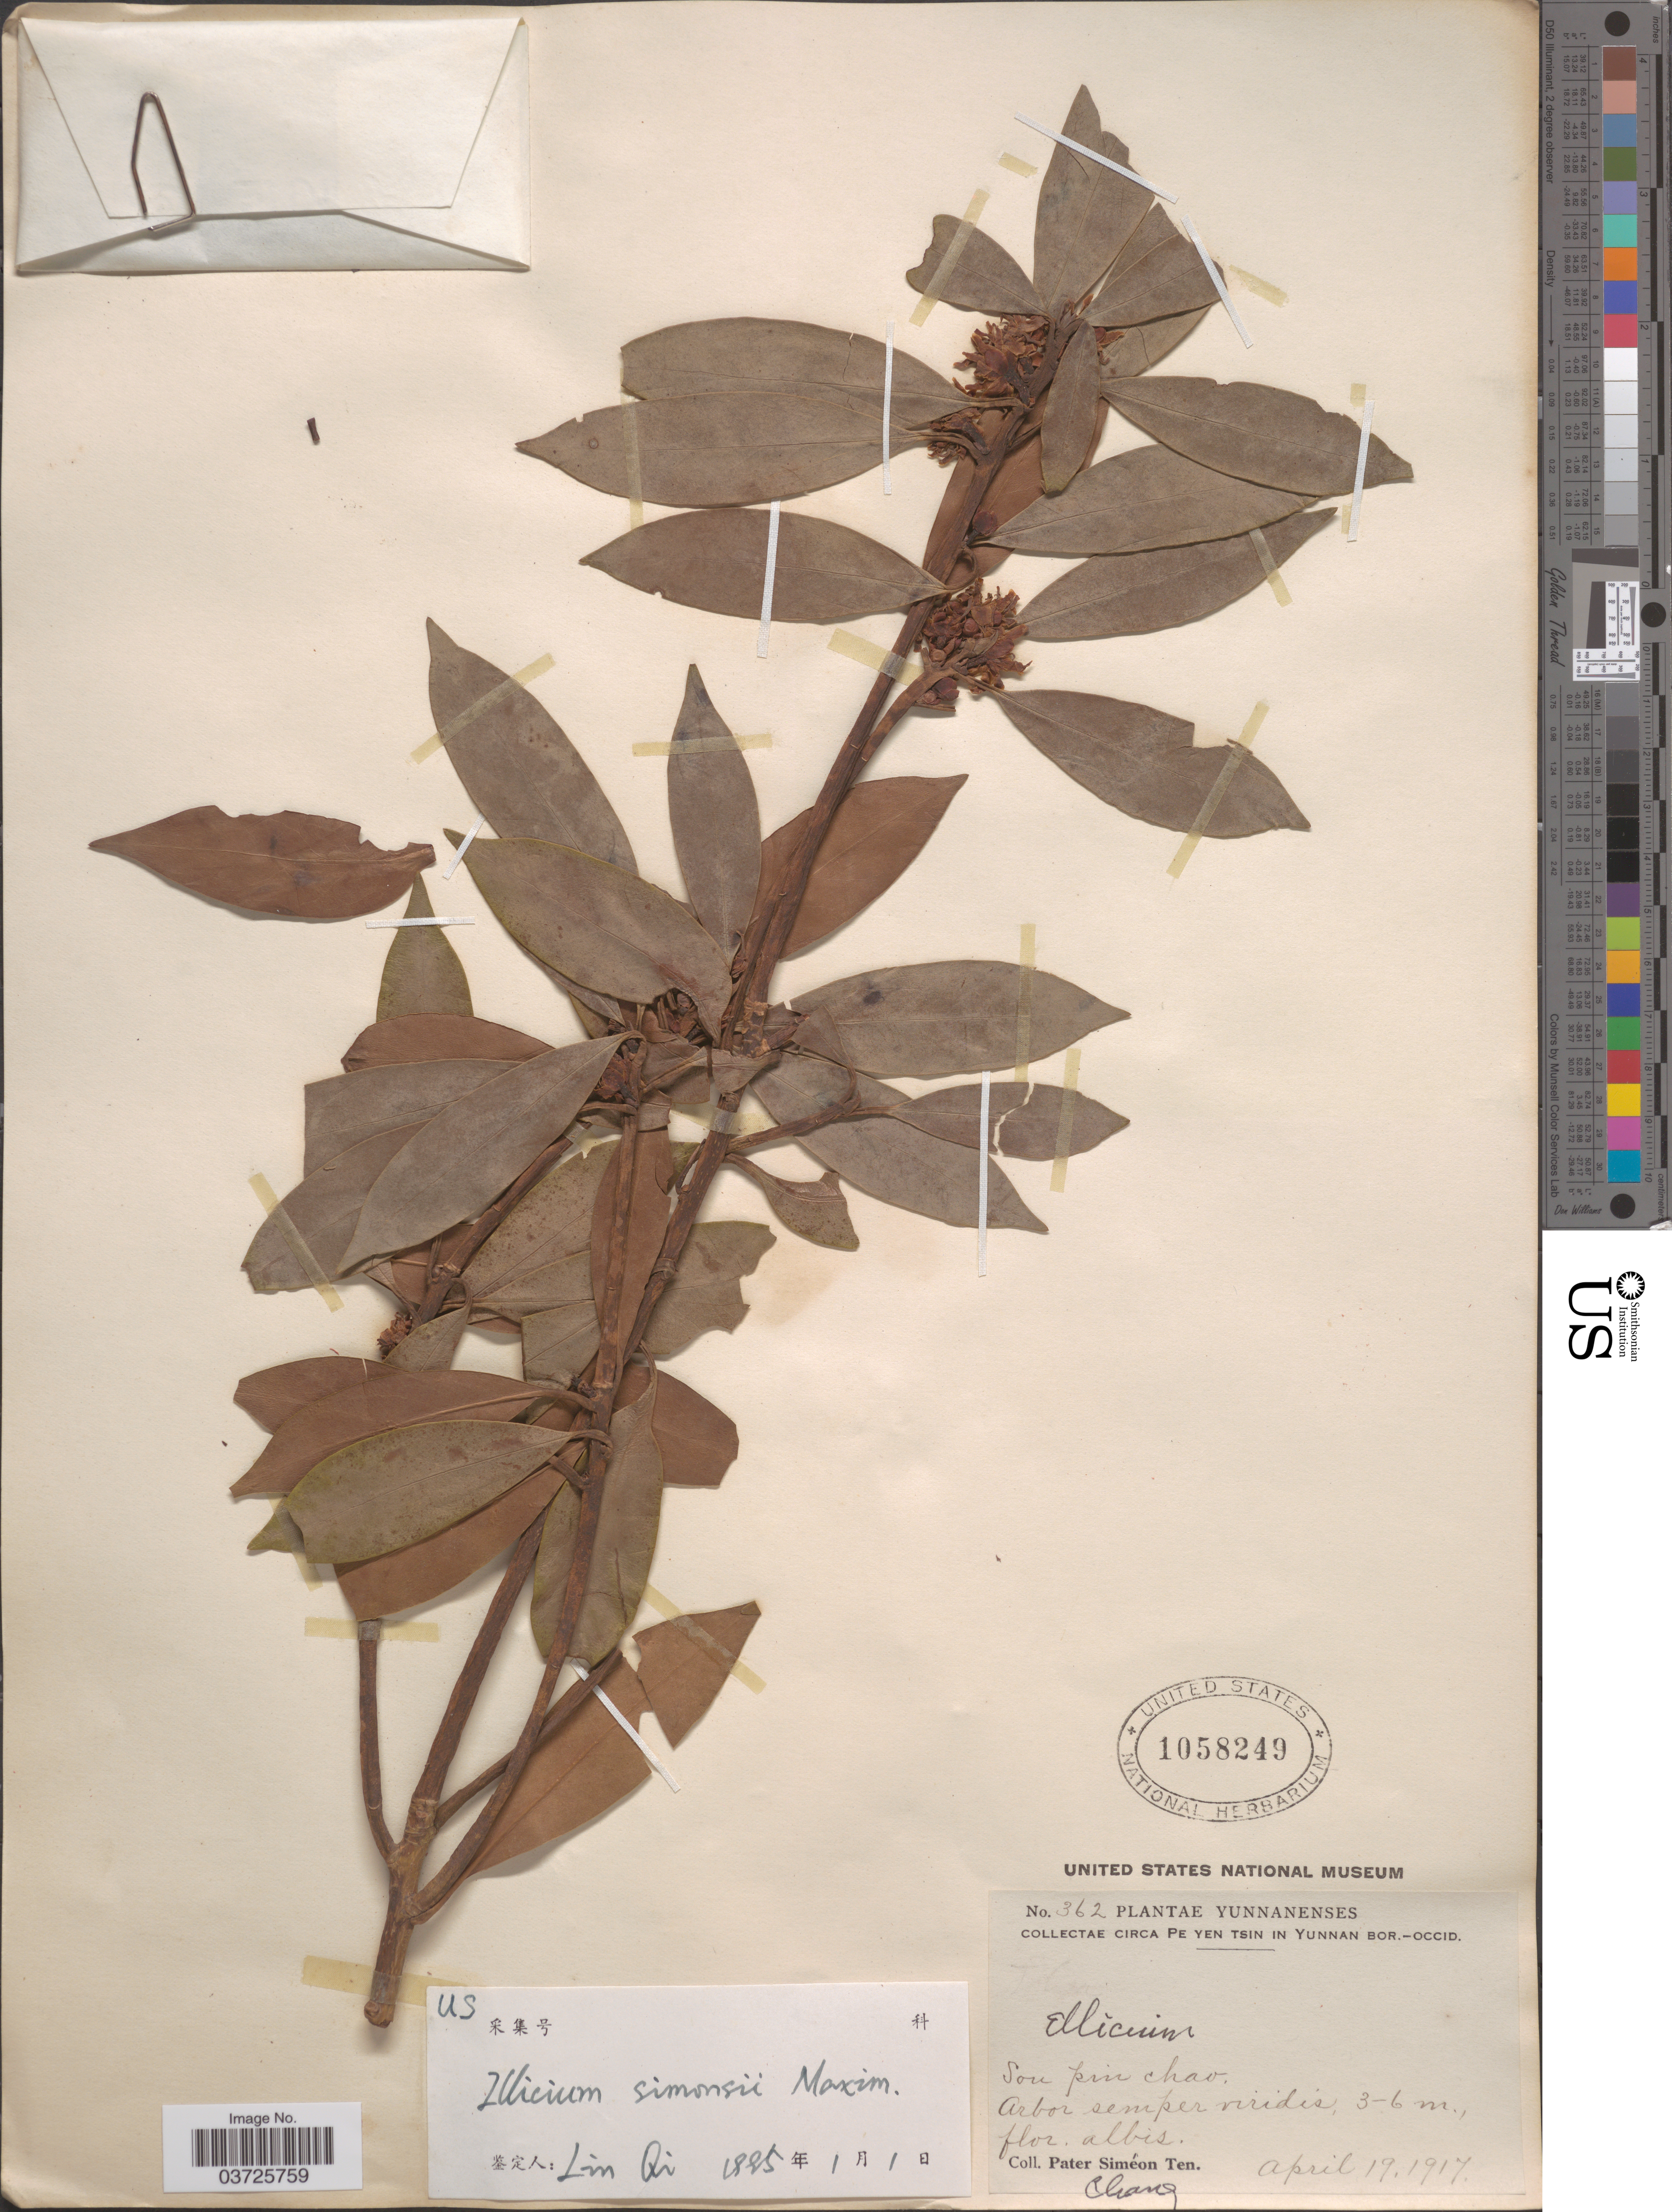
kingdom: Plantae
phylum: Tracheophyta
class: Magnoliopsida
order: Austrobaileyales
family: Schisandraceae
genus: Illicium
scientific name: Illicium simonsii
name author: Maxim.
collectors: P. S. Ten & -- Chang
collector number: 362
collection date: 1917-04-19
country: China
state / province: Yunnan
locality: Circa Pe Yen Tsin in Yunnan bor.-occid. Sou Pin Chao.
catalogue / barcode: US 1058249